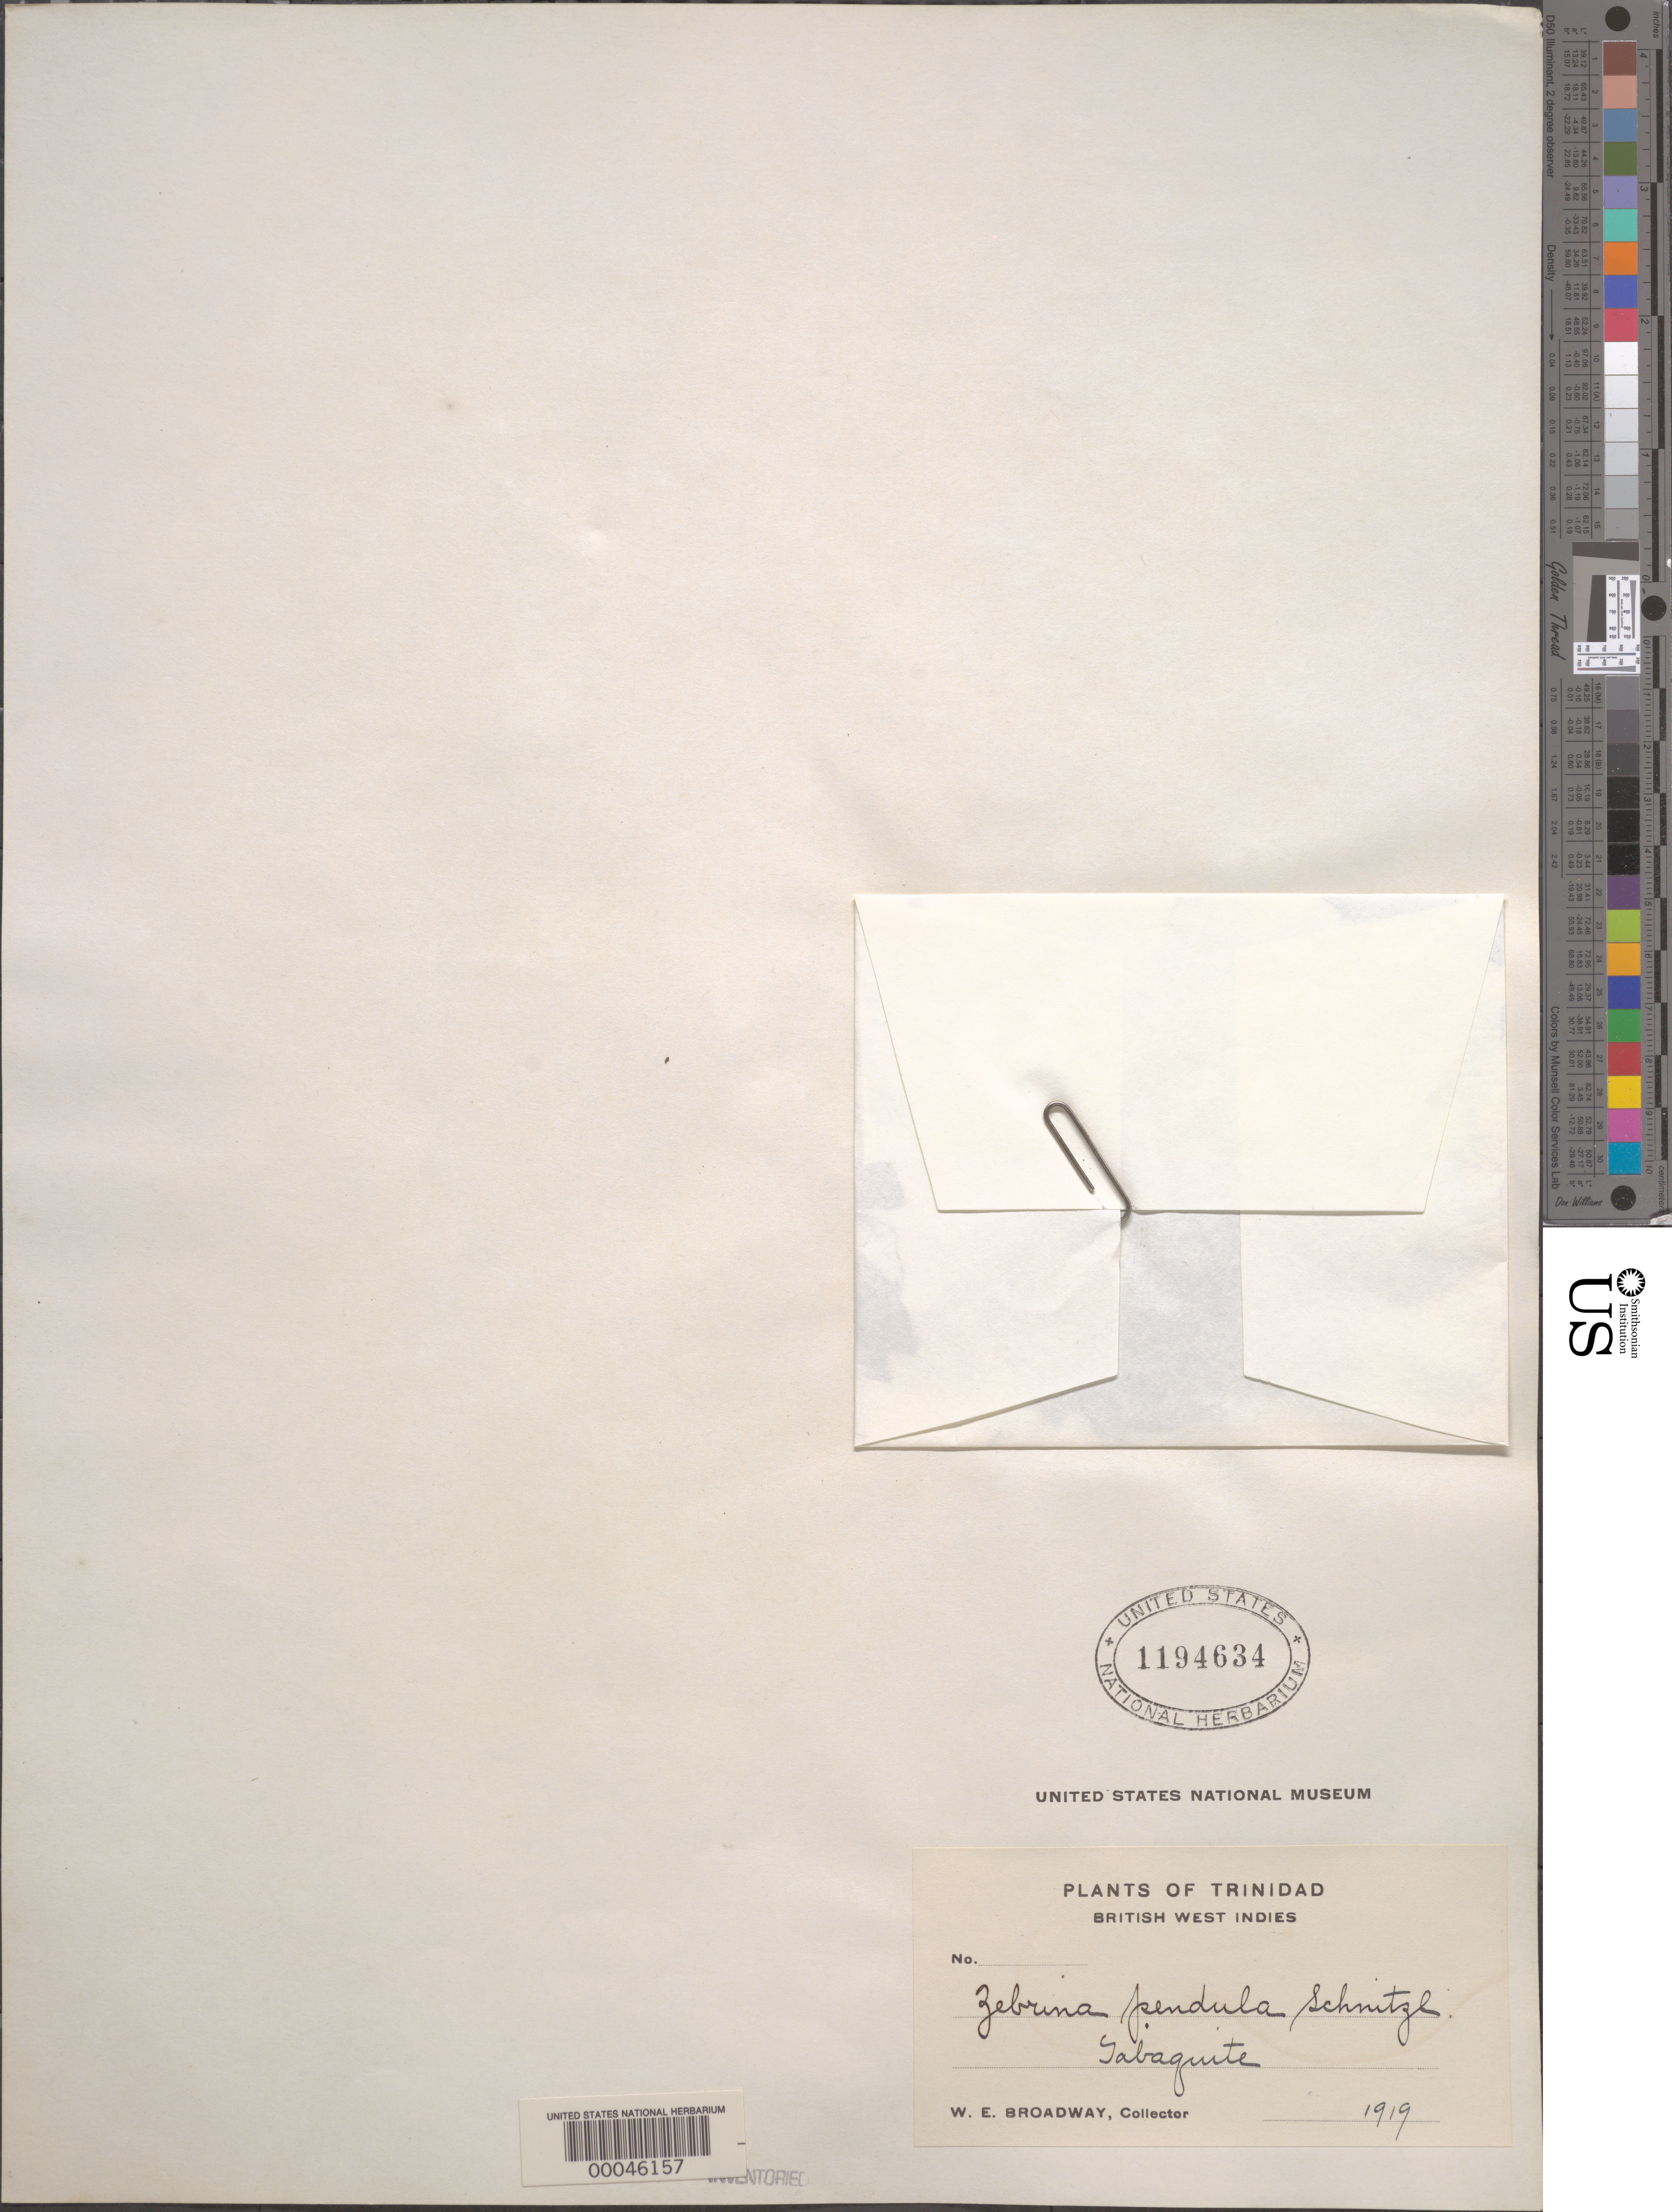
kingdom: Plantae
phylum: Tracheophyta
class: Liliopsida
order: Commelinales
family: Commelinaceae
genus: Tradescantia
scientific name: Tradescantia zebrina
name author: Bosse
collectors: W. E. Broadway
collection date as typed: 1919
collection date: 1919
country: Trinidad and Tobago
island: Trinidad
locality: Tabaguite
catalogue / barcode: US 1194634